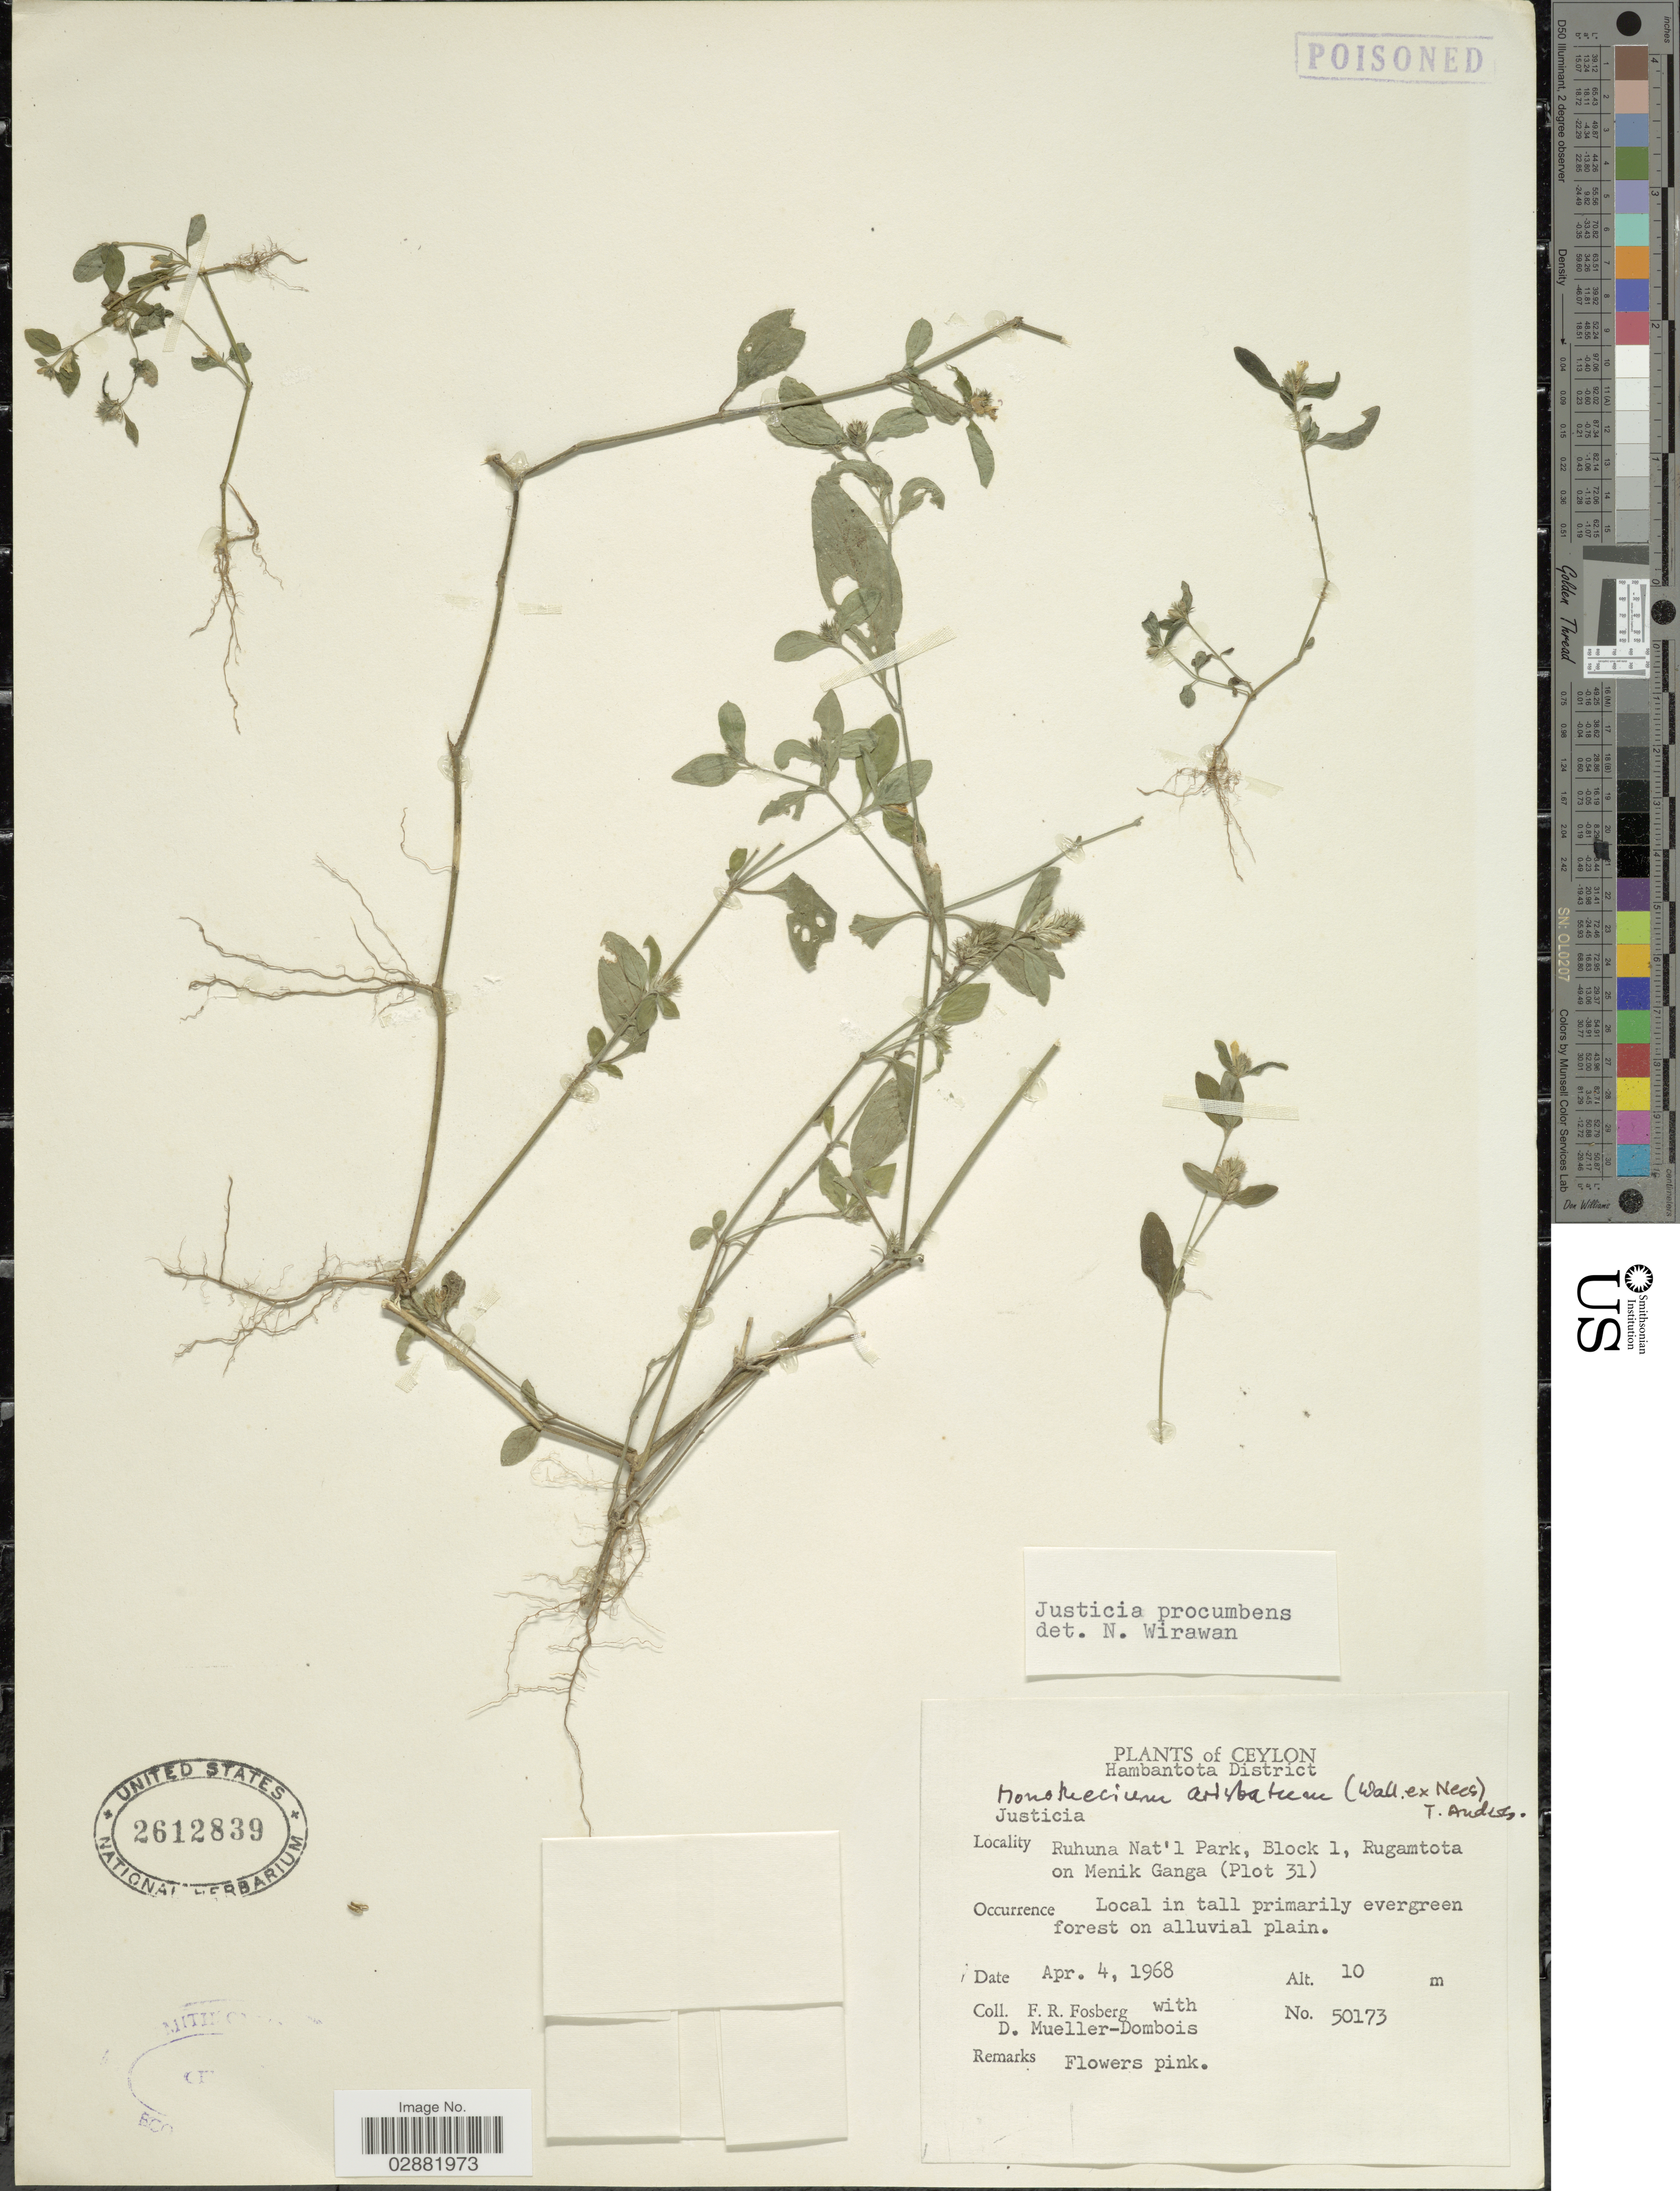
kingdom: Plantae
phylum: Tracheophyta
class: Magnoliopsida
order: Lamiales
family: Acanthaceae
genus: Justicia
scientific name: Justicia procumbens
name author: L.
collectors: F. R. Fosberg & D. Mueller-Dombois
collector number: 50173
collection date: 1968-04-04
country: Sri Lanka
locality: Ceylon, Hambantota District, Ruhuna Nat'l Park, Block 1, Rugamtota on Menik Ganga (Plot 31).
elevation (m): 10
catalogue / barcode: US 2612839